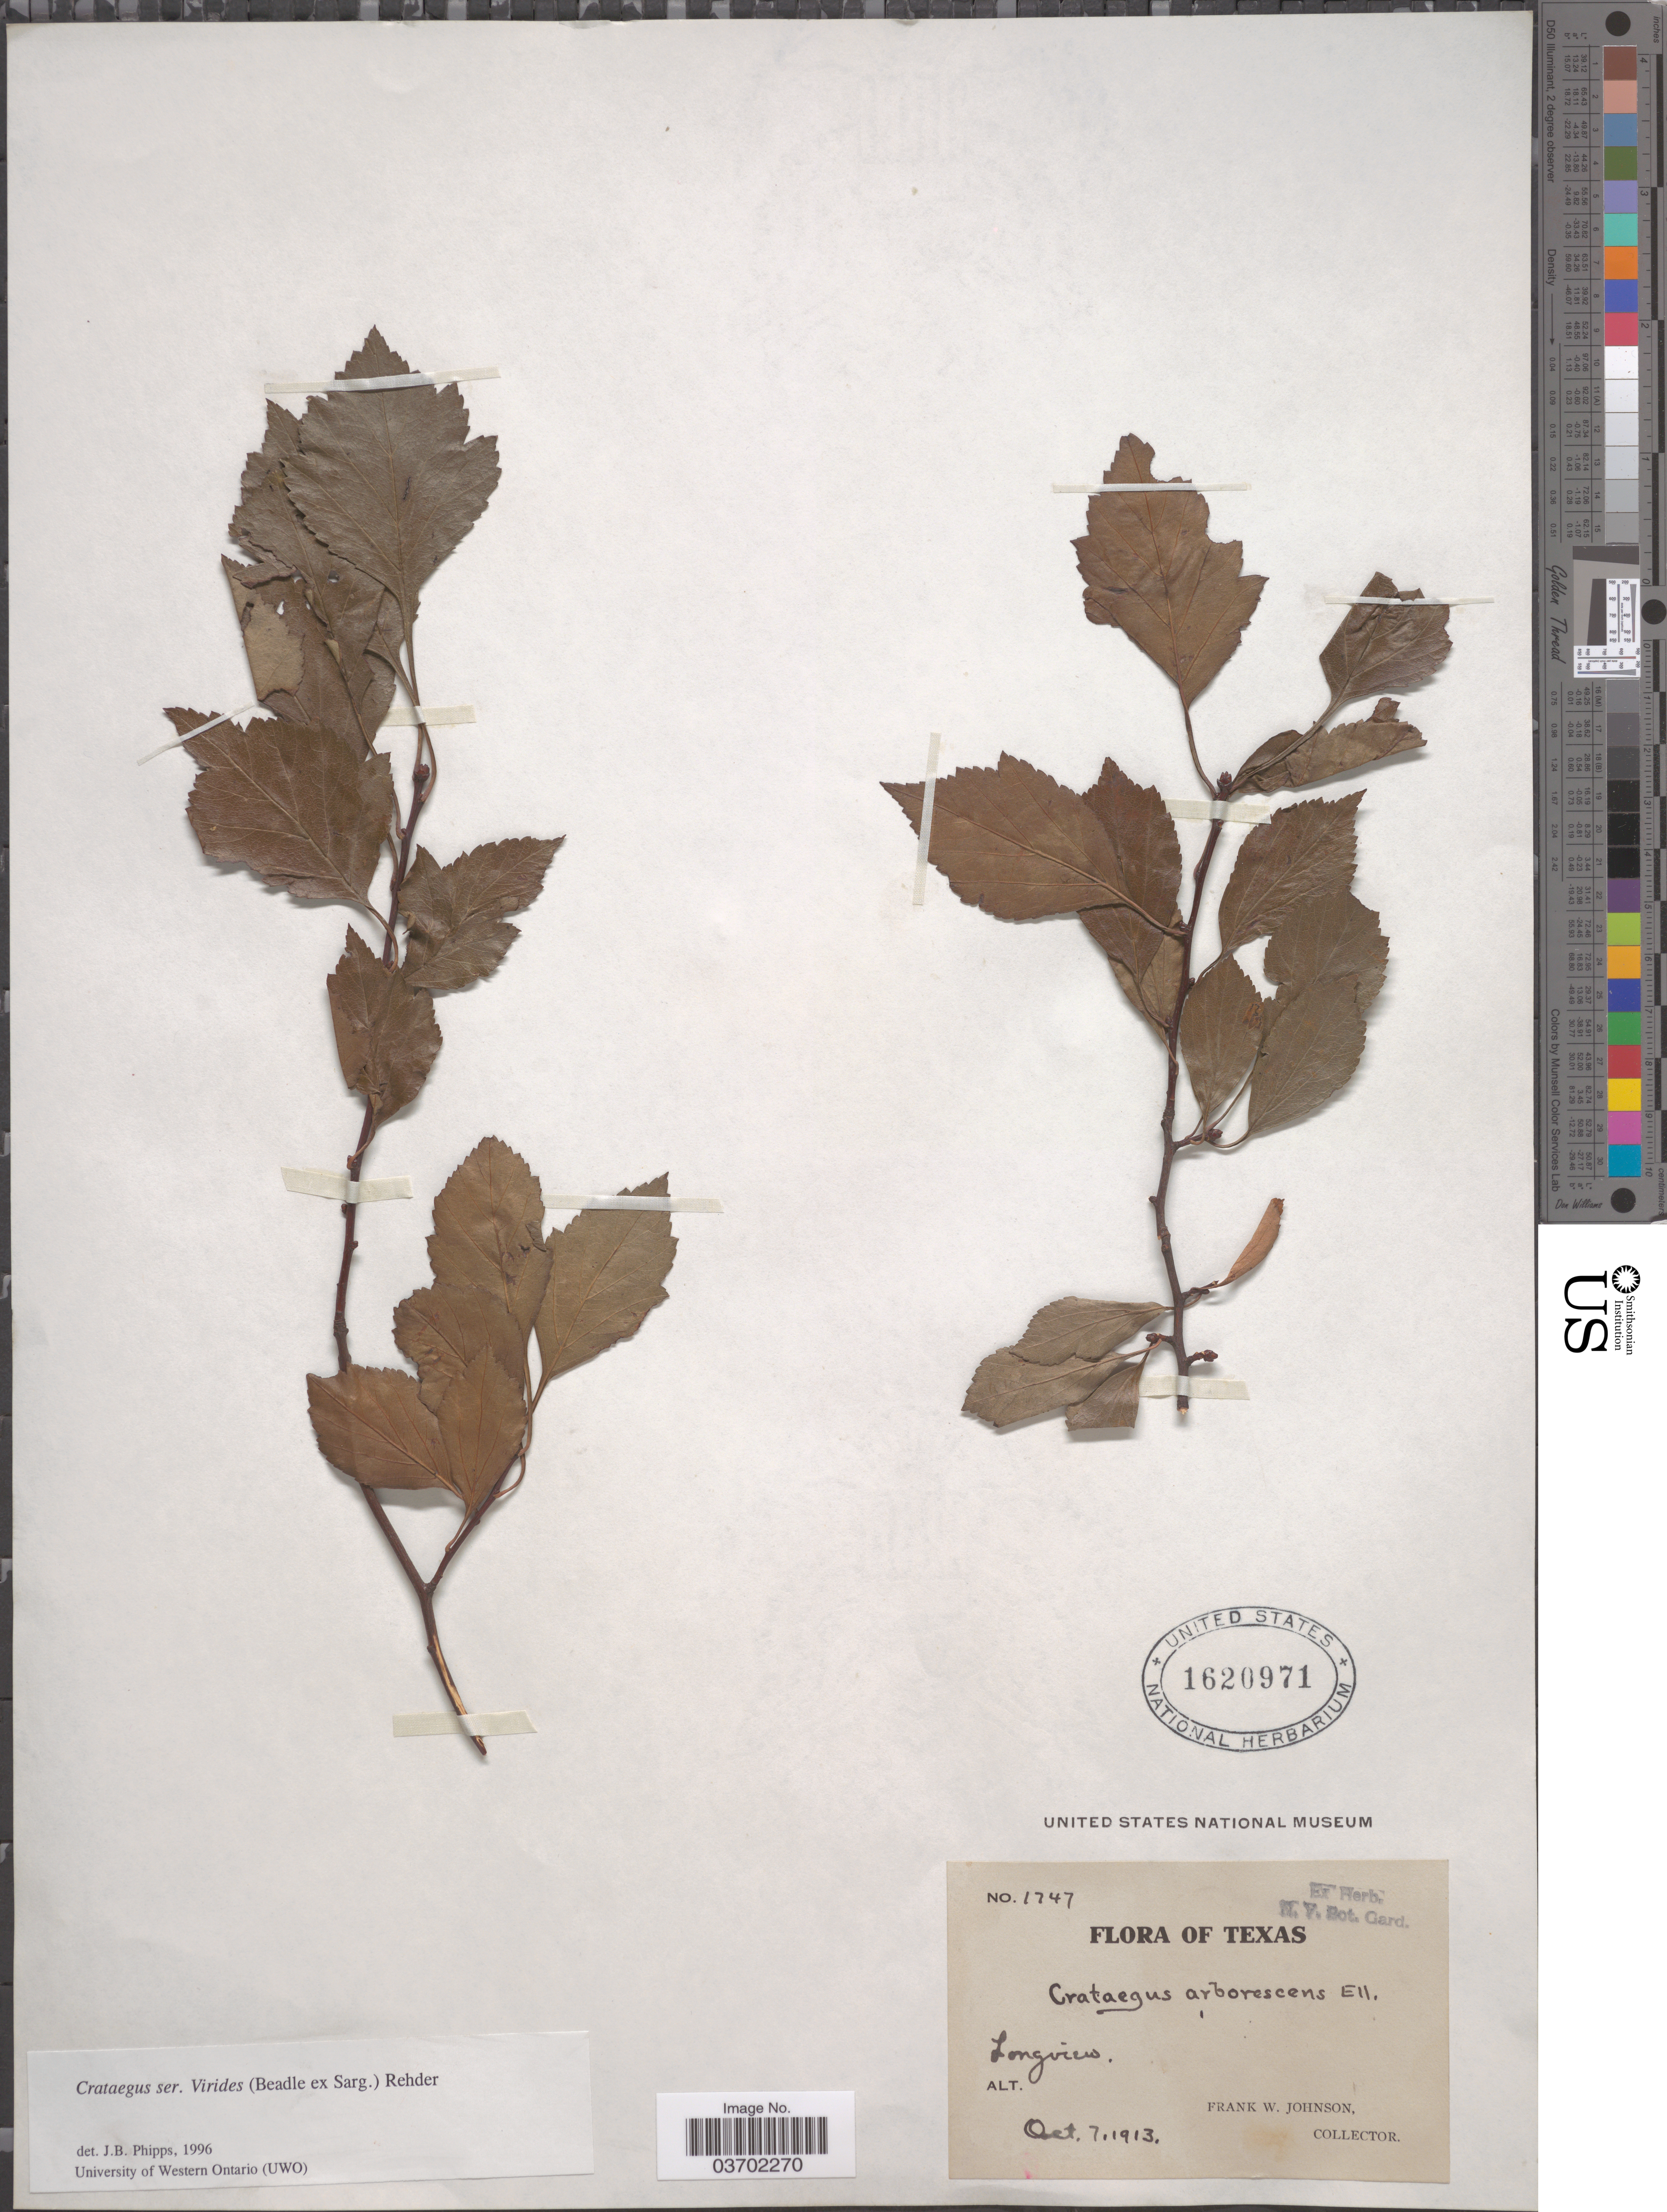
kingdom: Plantae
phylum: Tracheophyta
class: Magnoliopsida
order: Rosales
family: Rosaceae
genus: Crataegus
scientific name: Crataegus viridis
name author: L.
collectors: F. W. Johnson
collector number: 1747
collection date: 1913-10-07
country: United States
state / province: Texas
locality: Longview.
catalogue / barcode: US 1620971